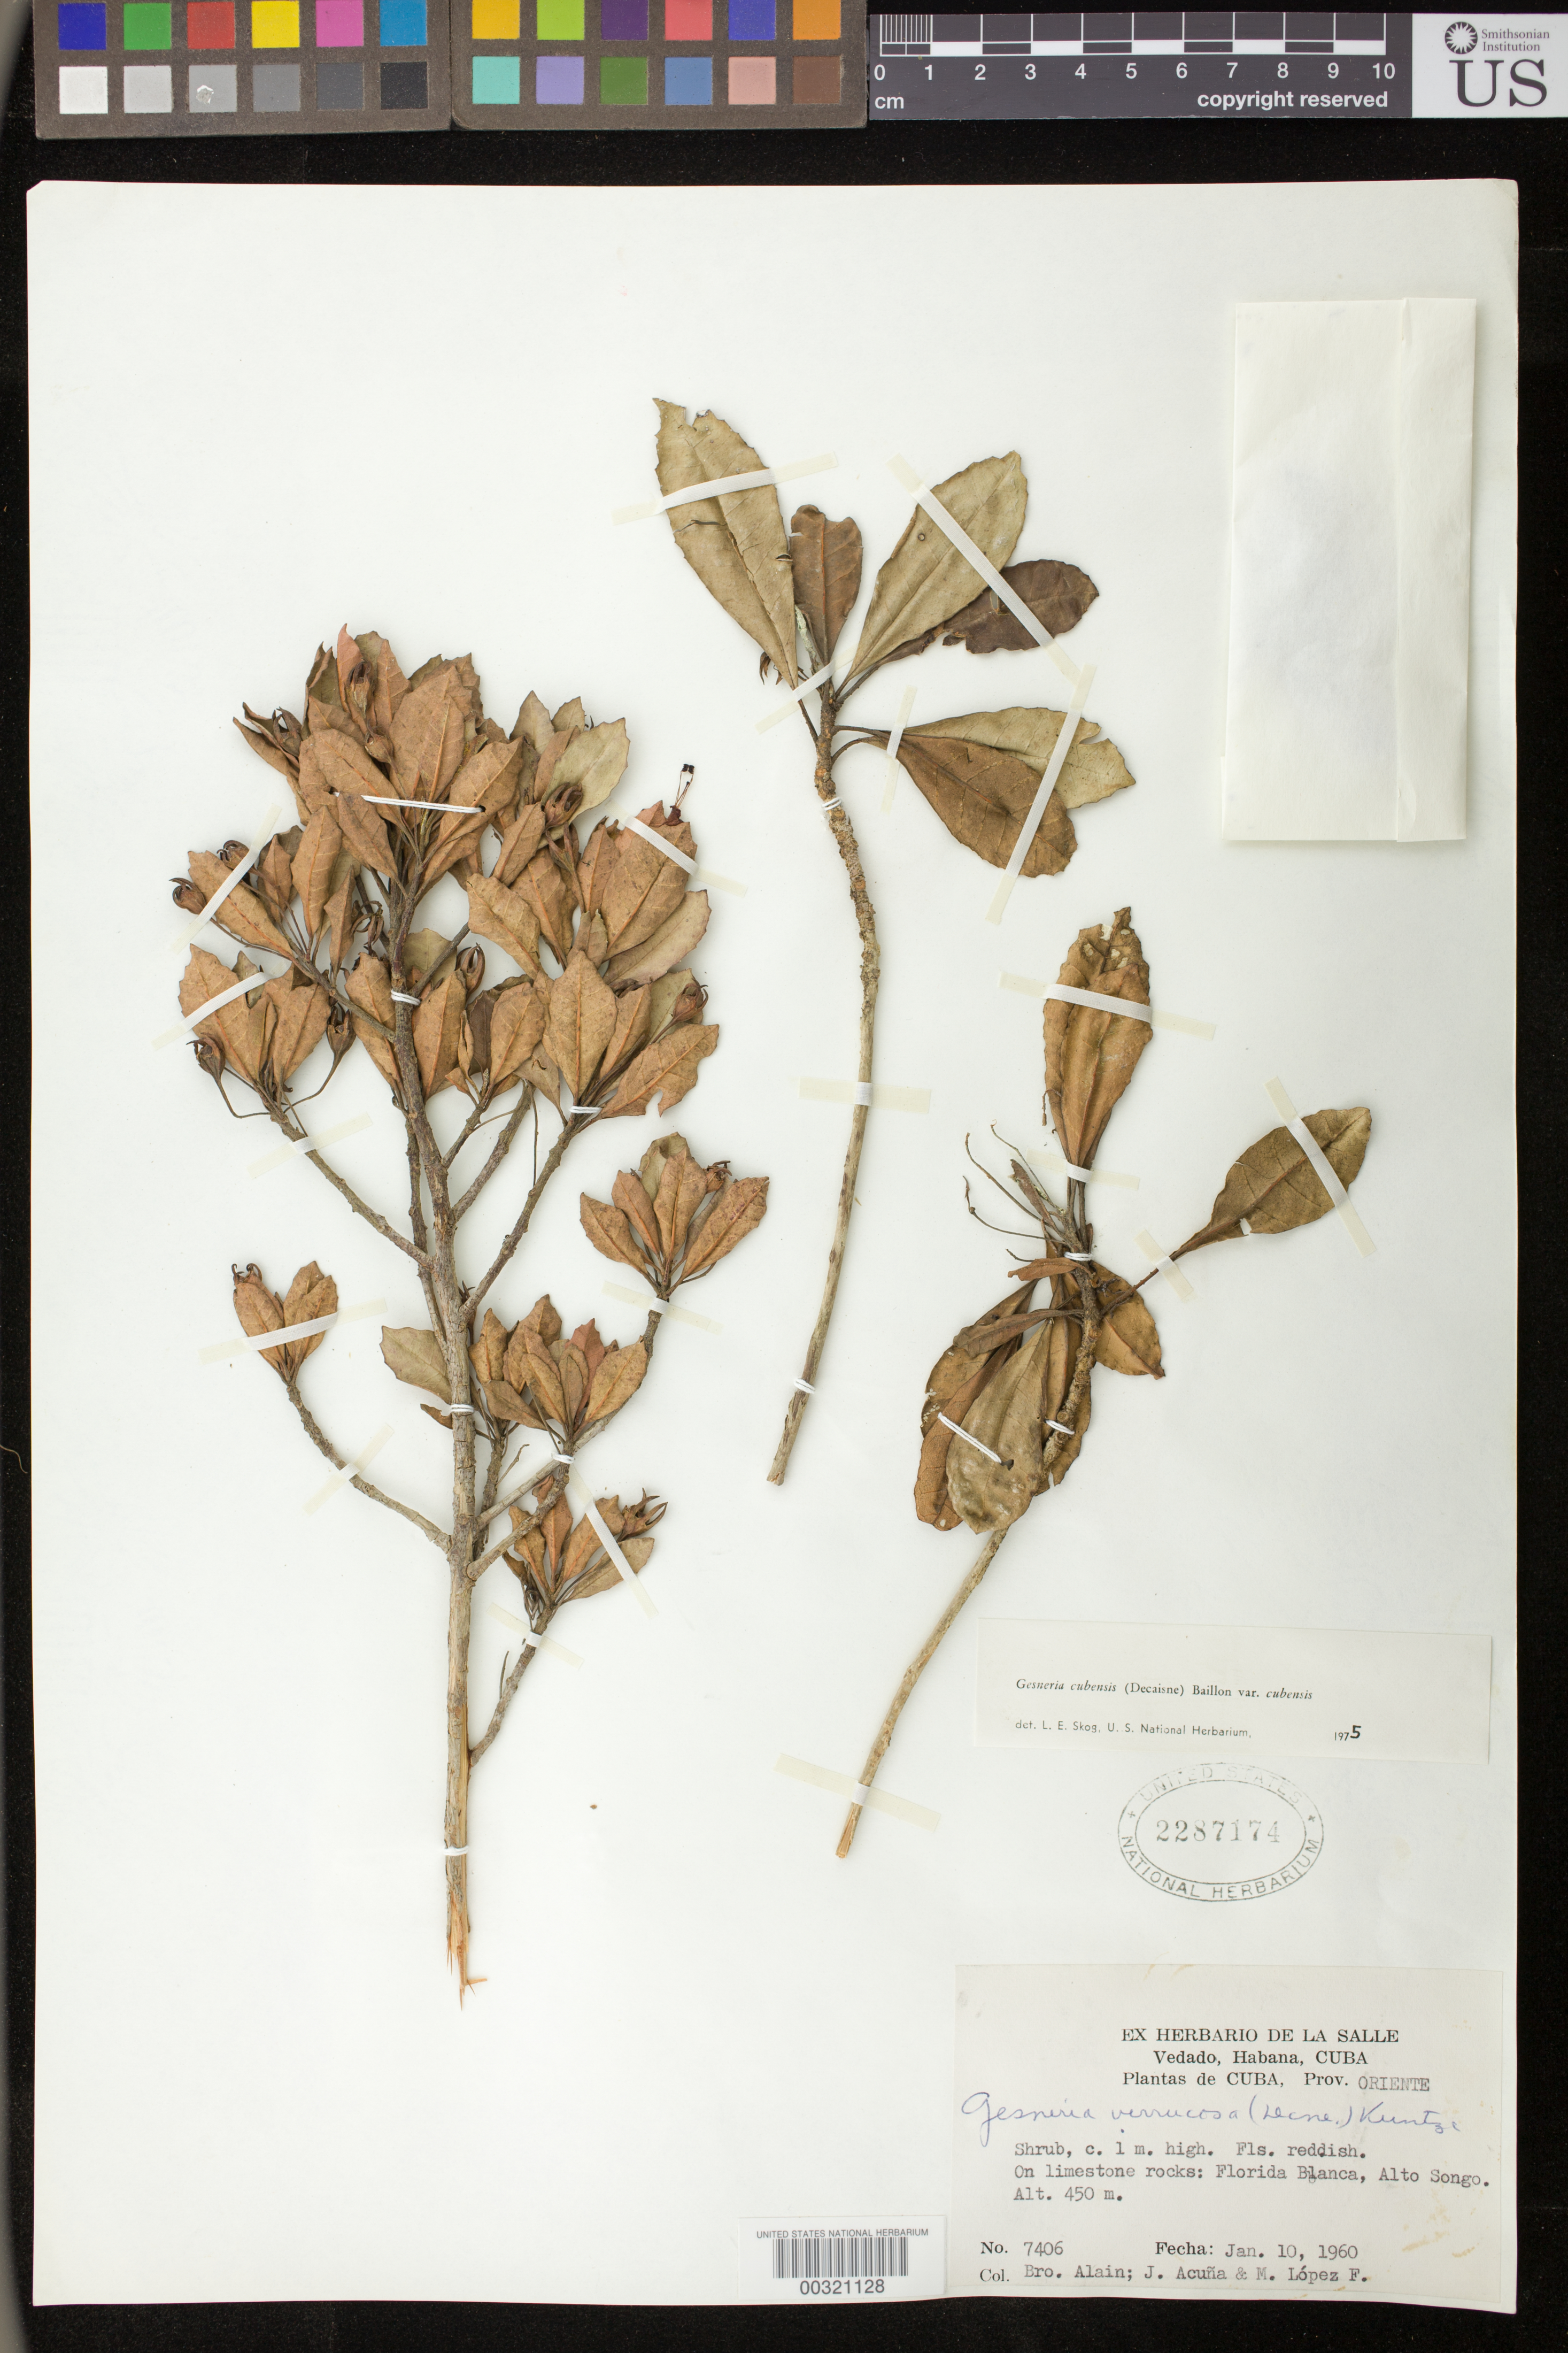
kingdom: Plantae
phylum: Tracheophyta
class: Magnoliopsida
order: Lamiales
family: Gesneriaceae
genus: Gesneria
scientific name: Gesneria cubensis var. cubensis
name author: (Decne.) Baill.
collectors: A. H. Liogier, J. Acuña & M. Lopéz-F.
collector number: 7406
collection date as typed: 10 Jan 1960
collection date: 1960-01-10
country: Cuba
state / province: Oriente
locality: Florida Blanca, Alto Songo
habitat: On limestone rocks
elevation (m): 450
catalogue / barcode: US 2287174